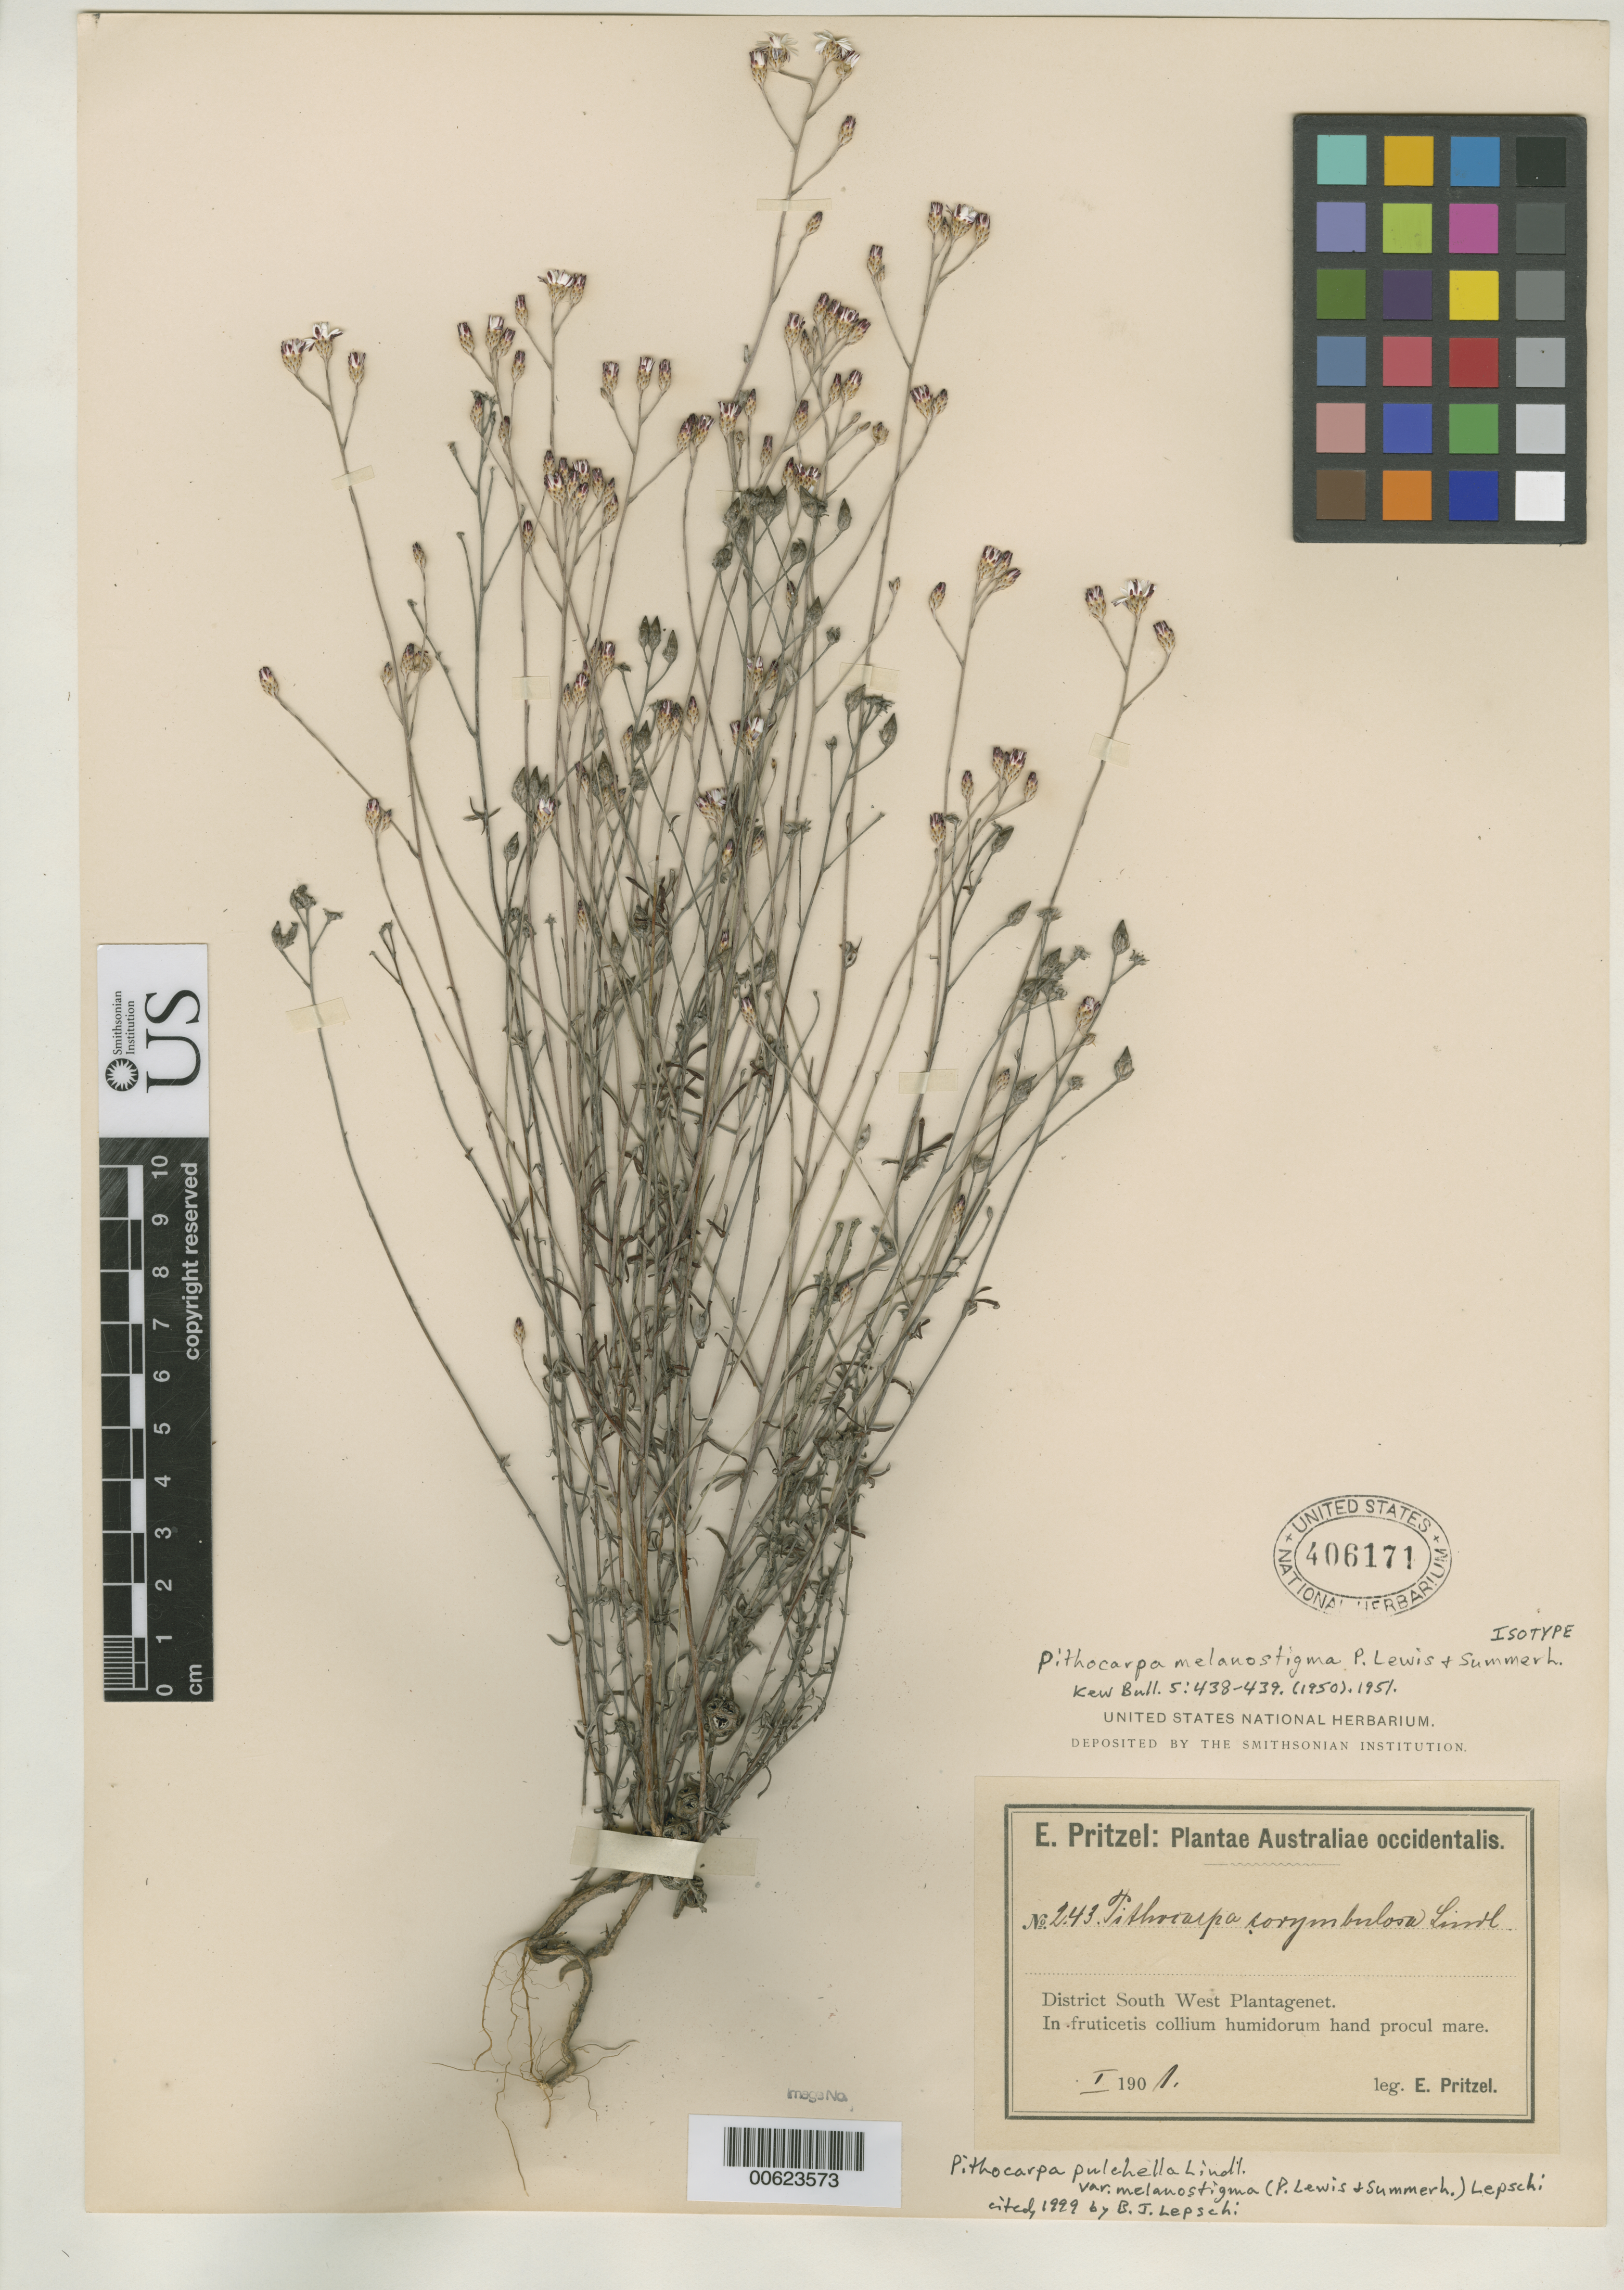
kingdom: Plantae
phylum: Tracheophyta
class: Magnoliopsida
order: Asterales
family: Asteraceae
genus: Pithocarpa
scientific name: Pithocarpa melanostigma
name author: P. Lewis & Summerh.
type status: Isotype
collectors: E. G. Pritzel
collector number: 243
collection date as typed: Jan 1901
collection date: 1901-01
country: Australia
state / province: Western Australia (?)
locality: District southwest Plantagenet. [= SW Plantagenet Shire in Western Australia?]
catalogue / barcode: US 406171